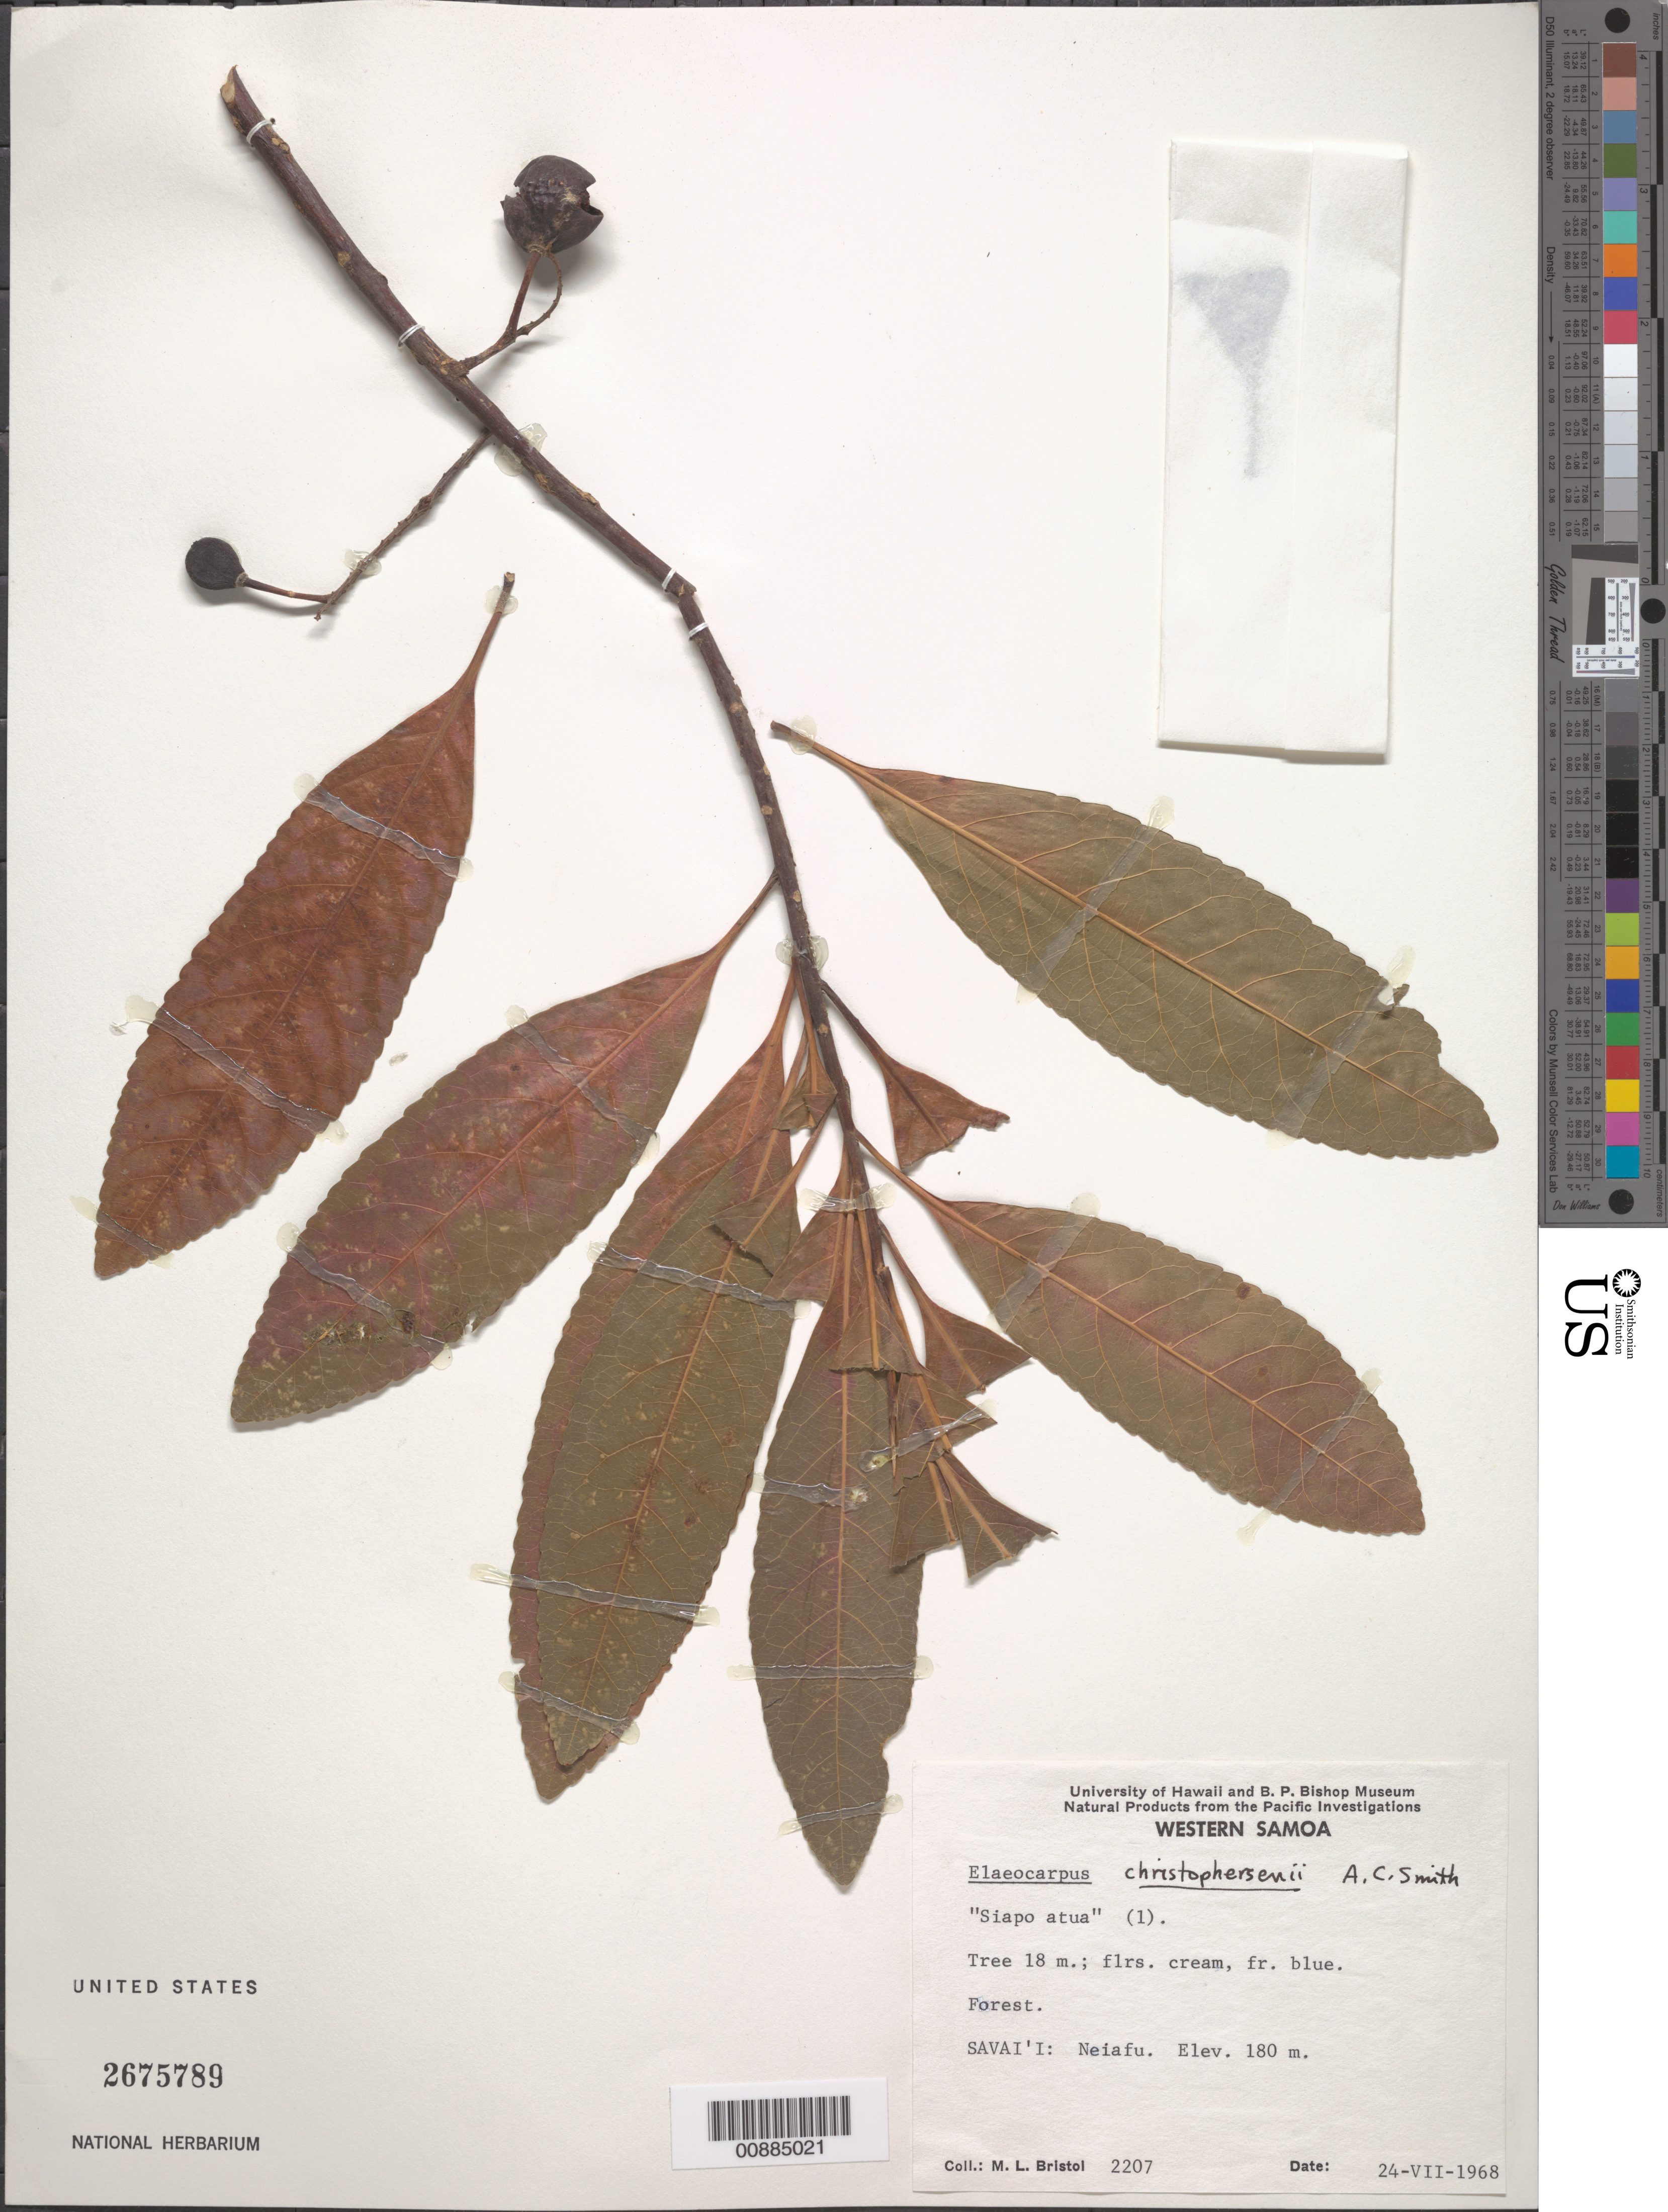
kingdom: Plantae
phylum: Tracheophyta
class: Magnoliopsida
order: Oxalidales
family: Elaeocarpaceae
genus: Elaeocarpus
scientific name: Elaeocarpus christophersenii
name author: A.C. Sm.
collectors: M. L. Bristol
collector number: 2207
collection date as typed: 24 Jul 1968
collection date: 1968-07-24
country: Samoa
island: Savai'i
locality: Neiafu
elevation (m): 180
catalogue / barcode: US 2675789